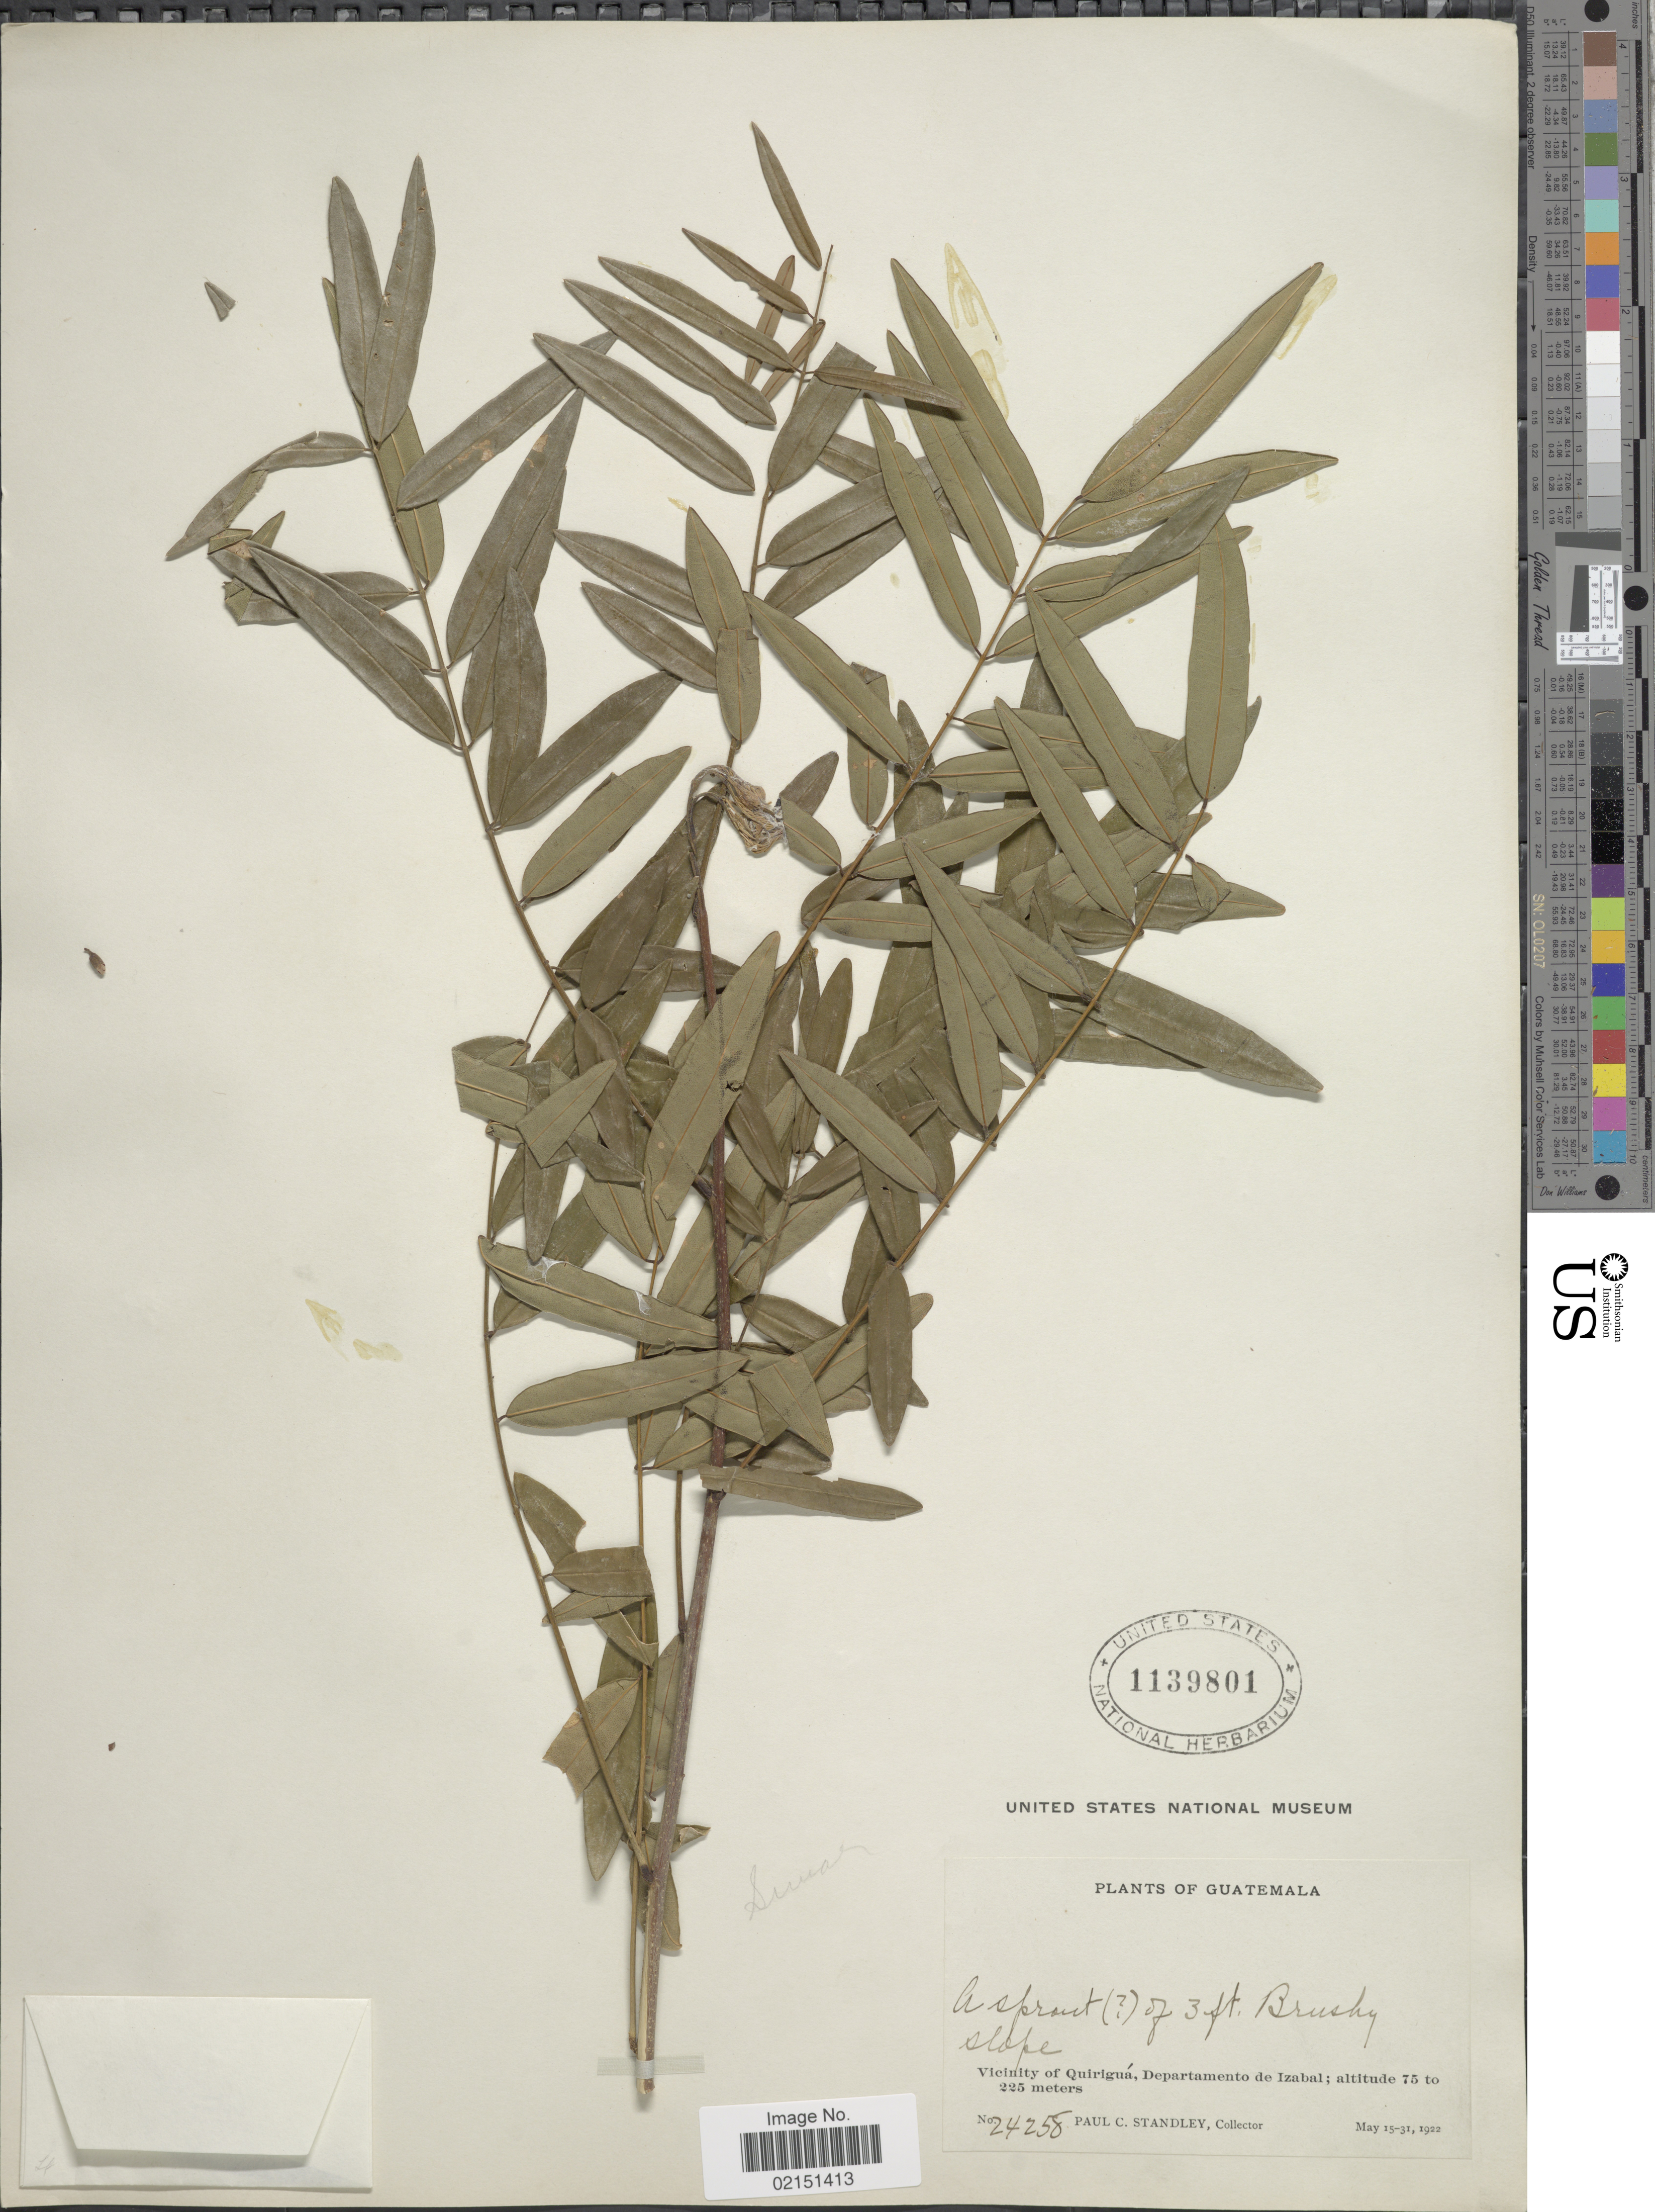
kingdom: Plantae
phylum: Tracheophyta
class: Magnoliopsida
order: Fabales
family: Fabaceae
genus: Lonchocarpus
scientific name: Lonchocarpus castilloi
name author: Standl.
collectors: P. C. Standley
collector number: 24258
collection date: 1922-05-15/1922-05-31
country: Guatemala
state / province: Izabal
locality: Vicinity of Quirigua, Departamento de Izabal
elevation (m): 75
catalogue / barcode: US 1139801